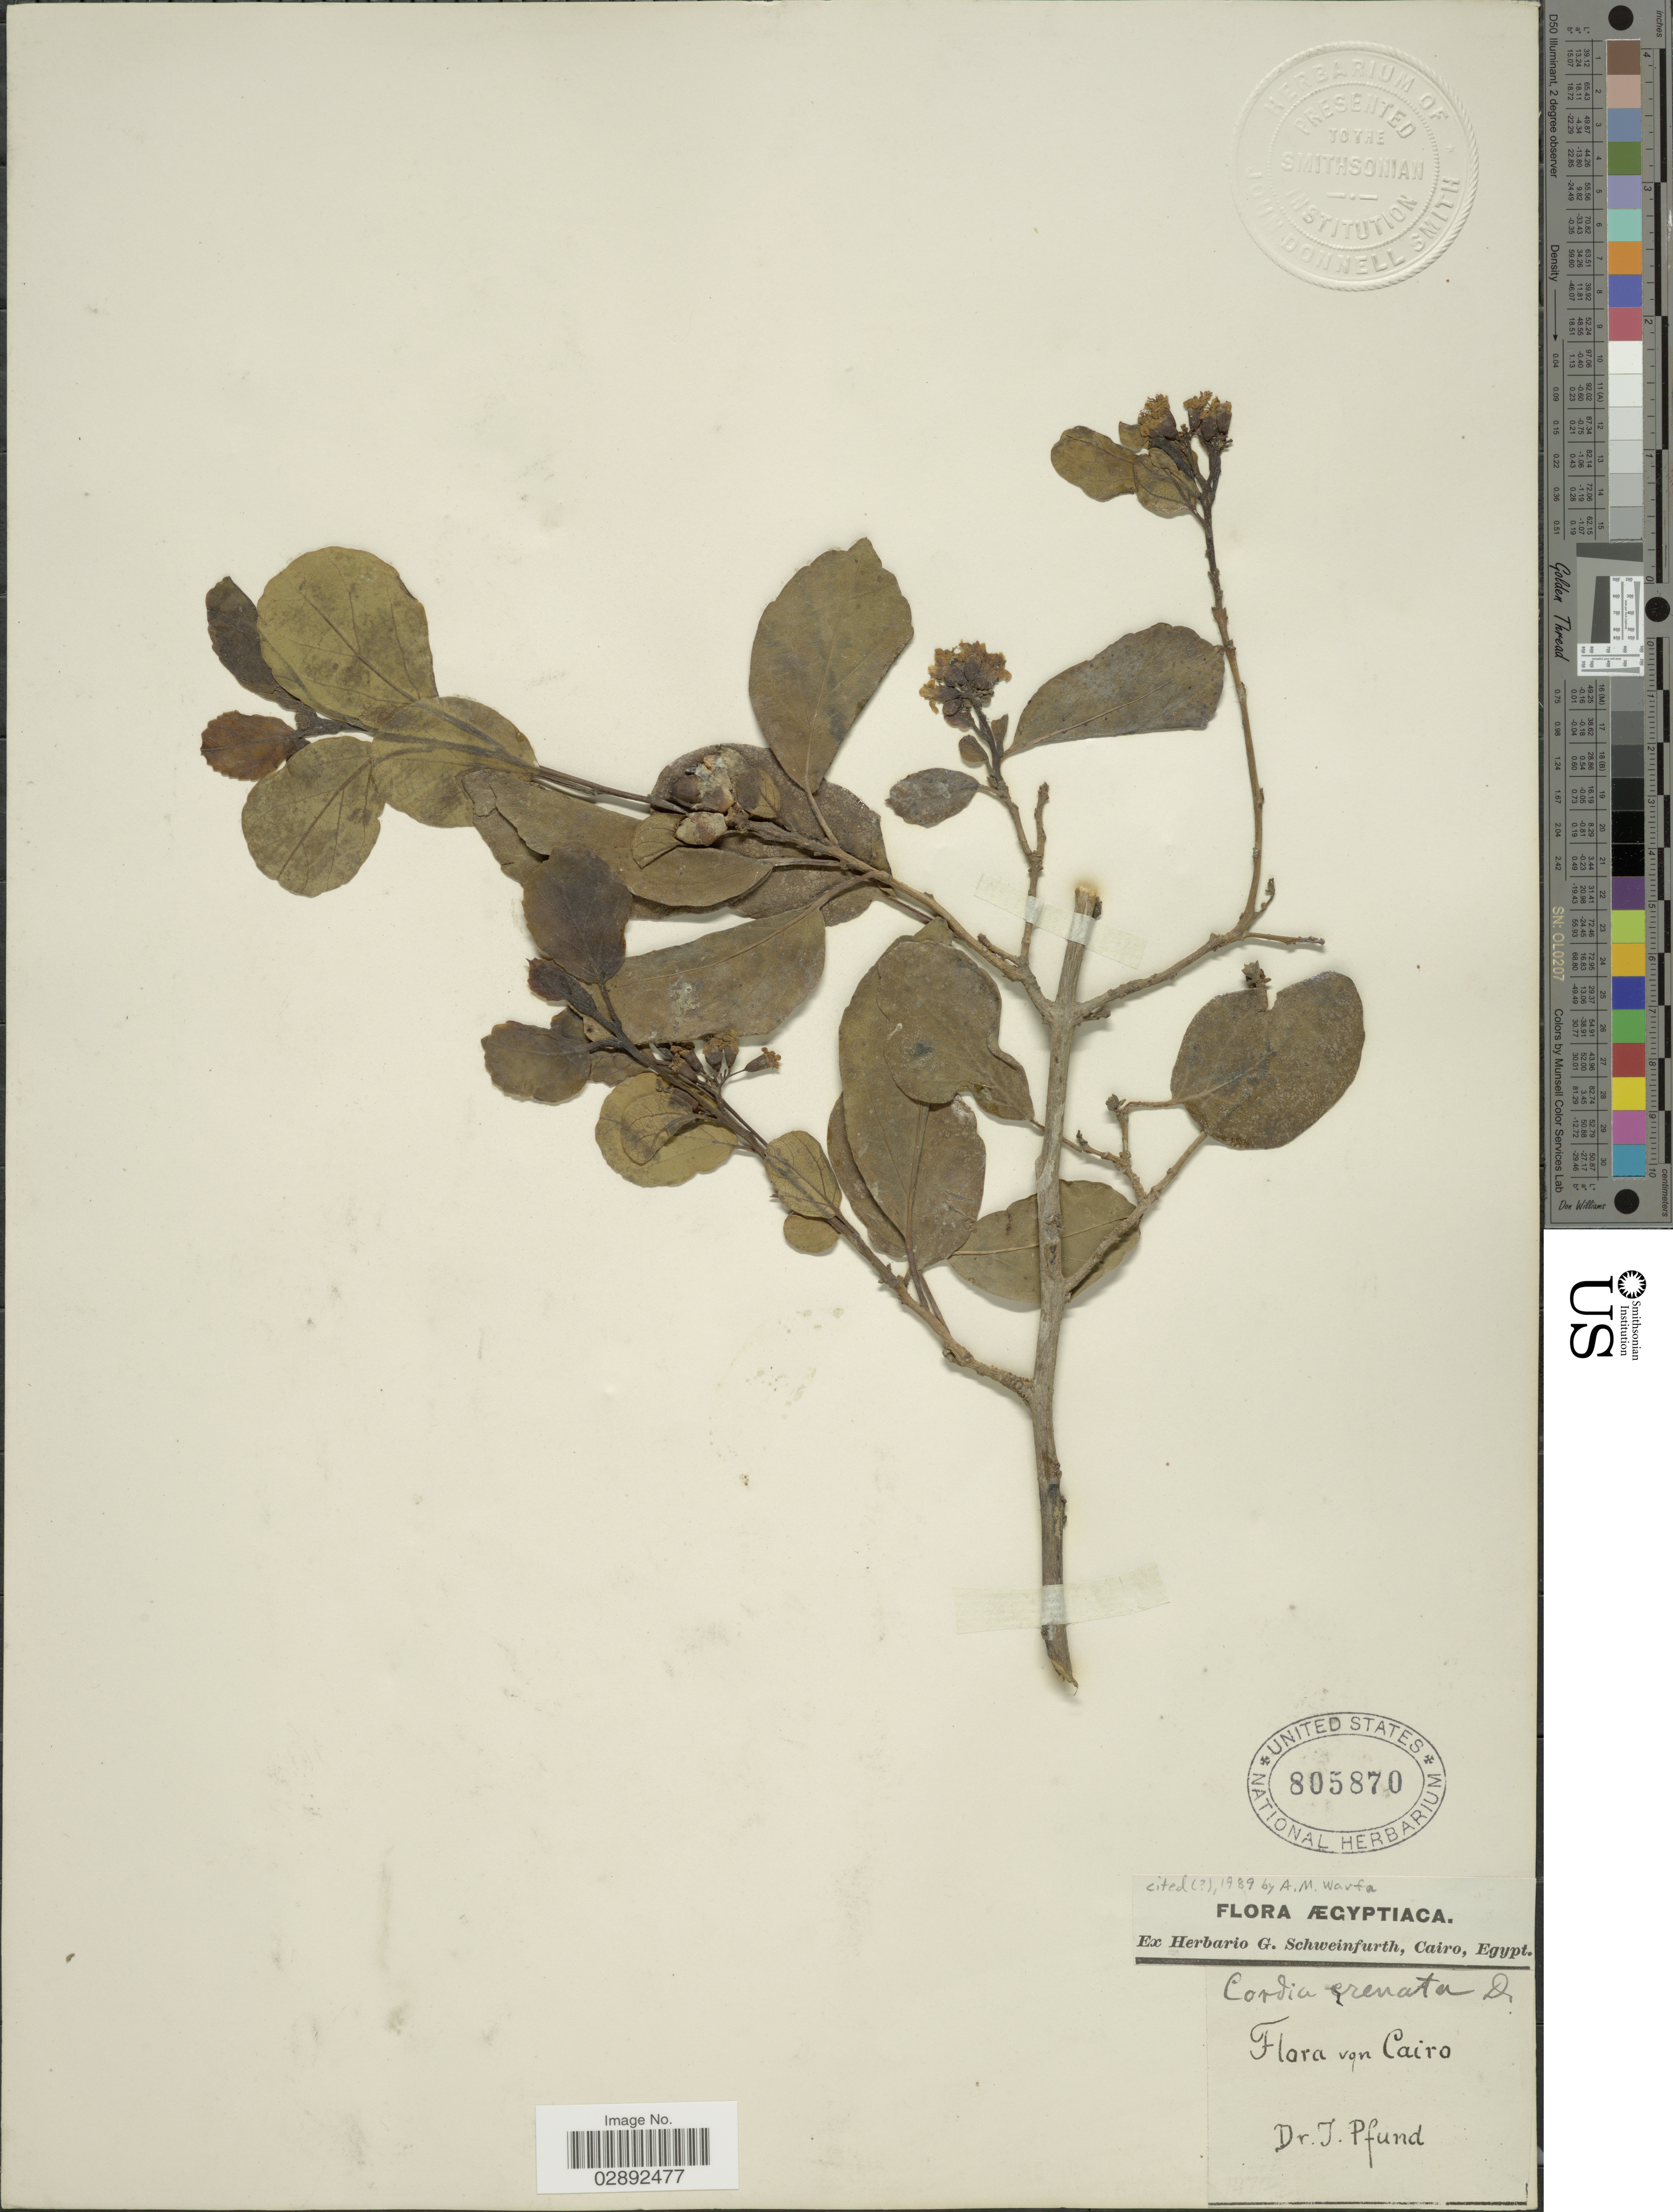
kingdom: Plantae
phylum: Tracheophyta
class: Magnoliopsida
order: Boraginales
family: Cordiaceae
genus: Cordia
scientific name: Cordia crenata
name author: Delile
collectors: J. Pfund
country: Egypt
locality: Ægyptiaca. Cairo.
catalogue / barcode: US 805870